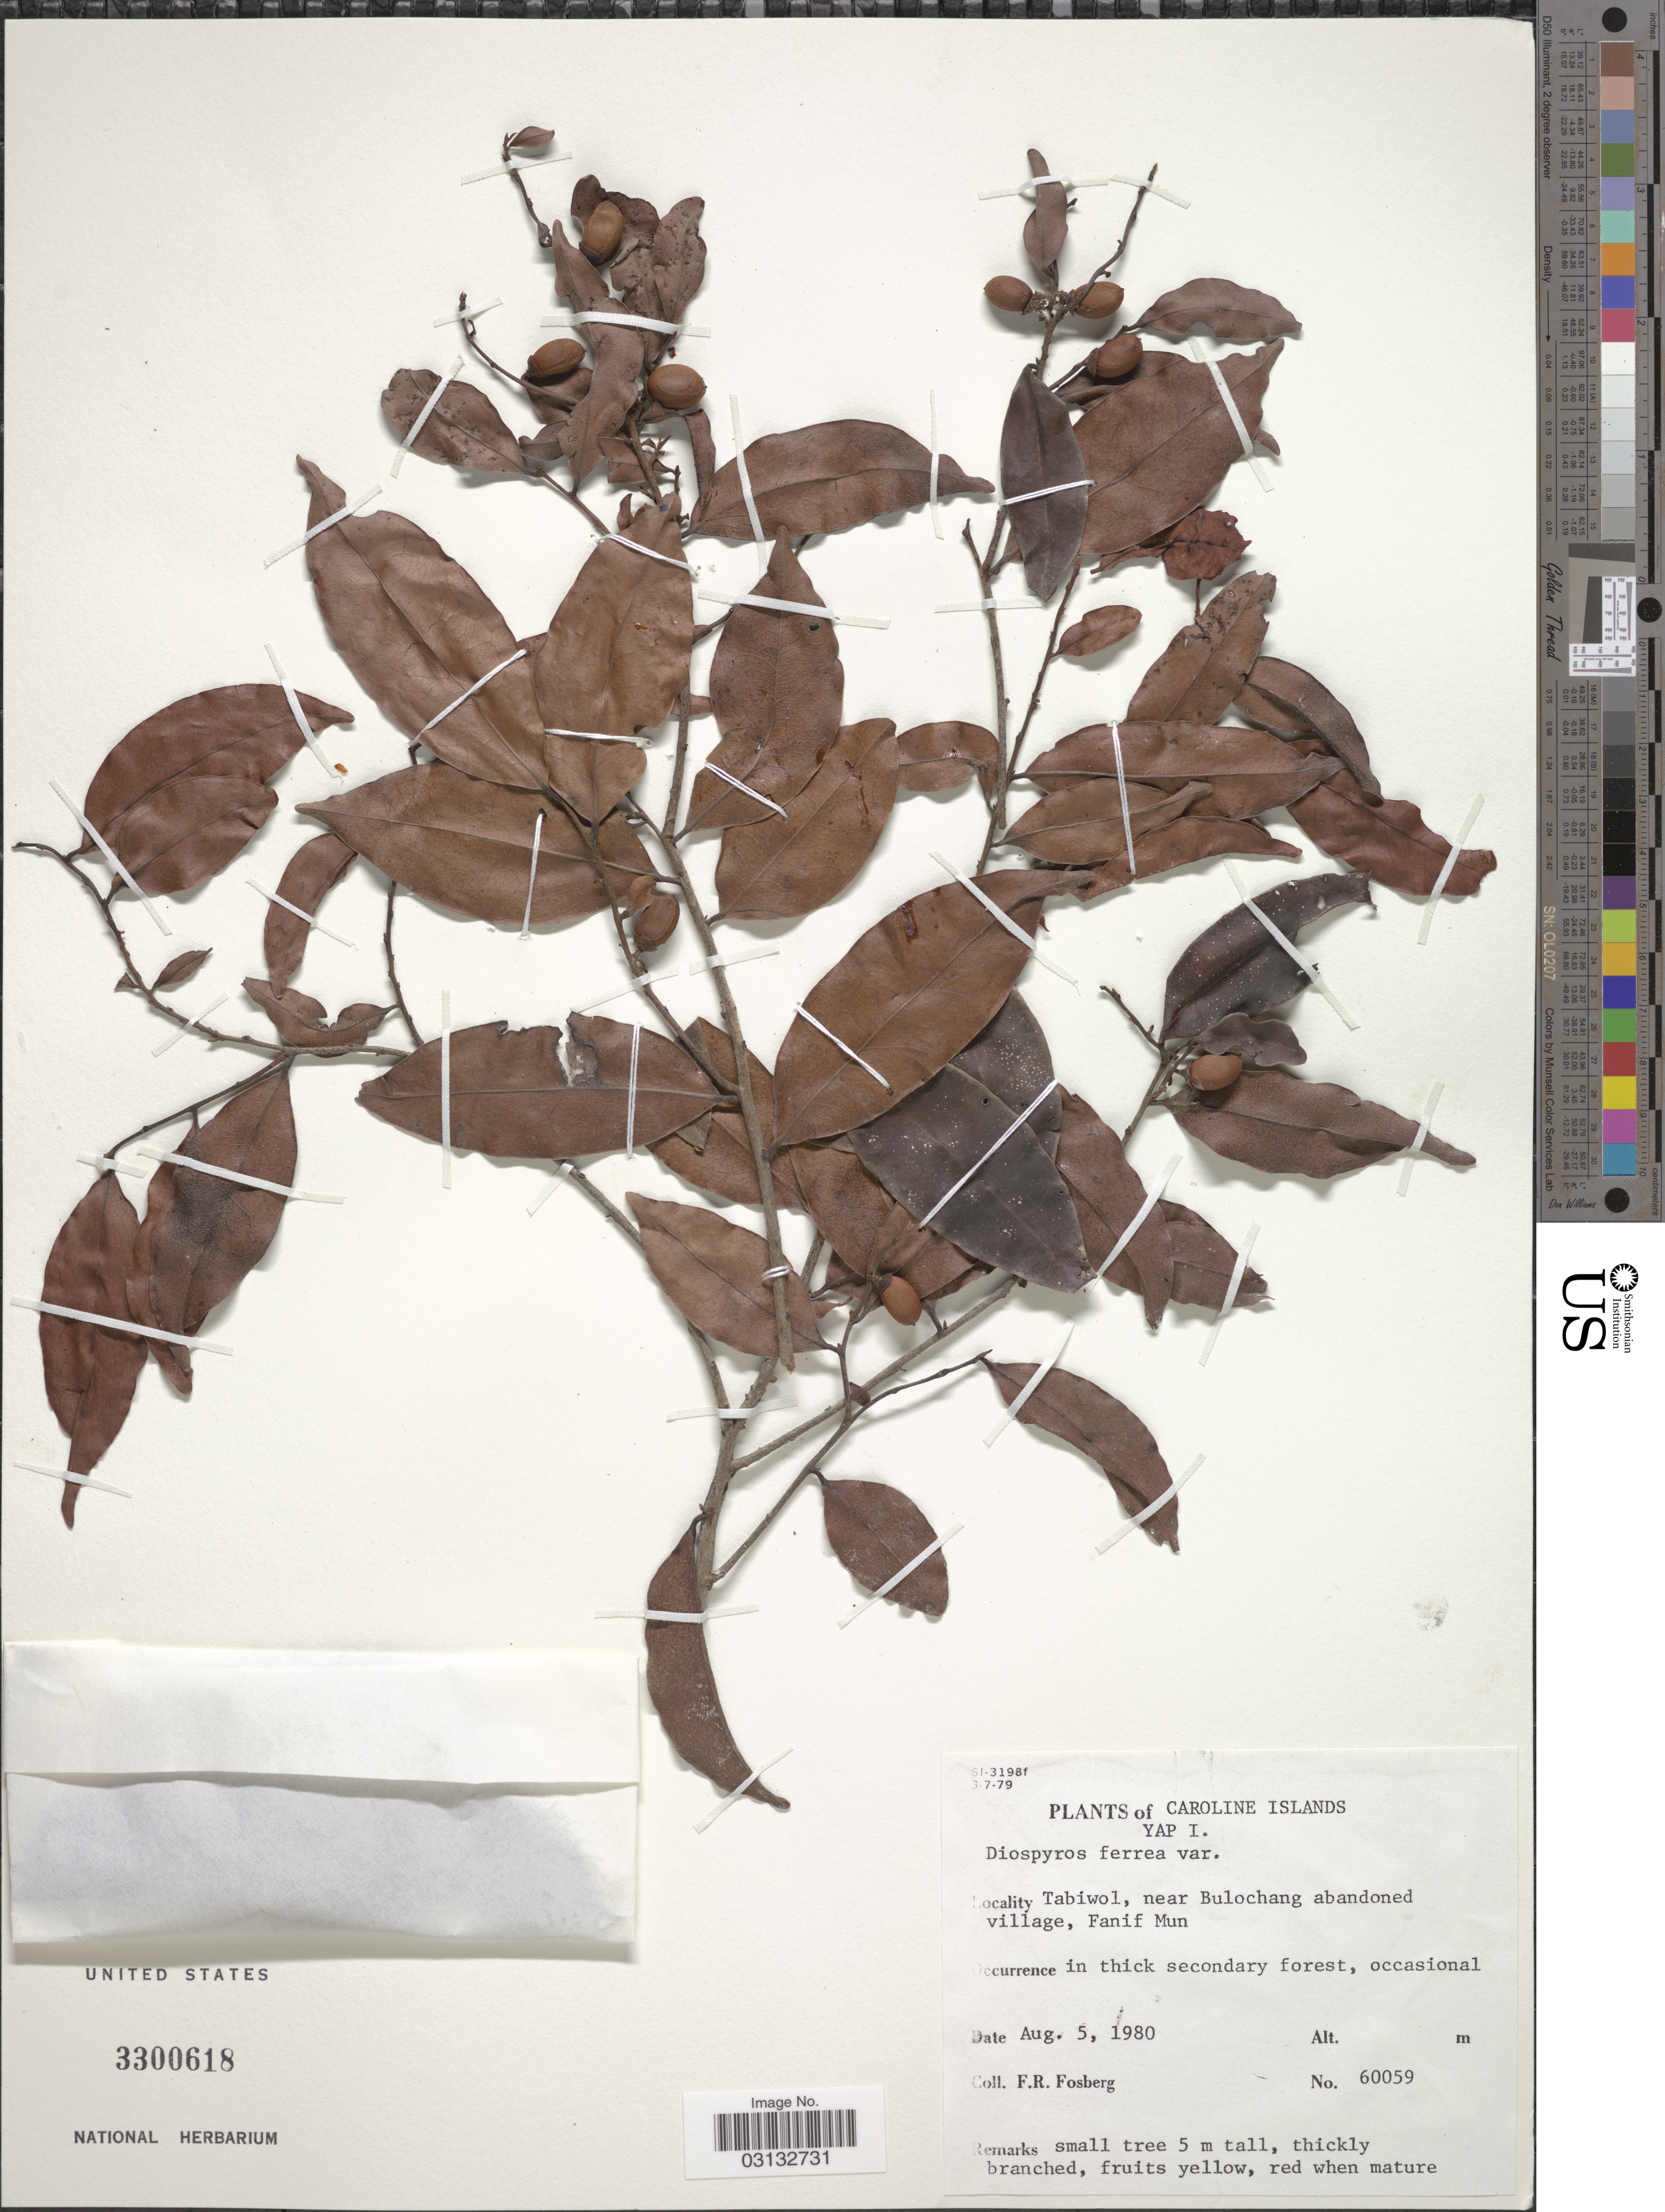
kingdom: Plantae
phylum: Tracheophyta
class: Magnoliopsida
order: Ericales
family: Ebenaceae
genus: Diospyros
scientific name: Diospyros ferrea var. sp.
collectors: F. R. Fosberg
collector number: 60059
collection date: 1980-08-05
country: Micronesia, Federated States of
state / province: Yap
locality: Caroline Islands. Yap I. Tabiwol, near Bulochang abandoned village, Fanif Mun.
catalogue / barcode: US 3300618